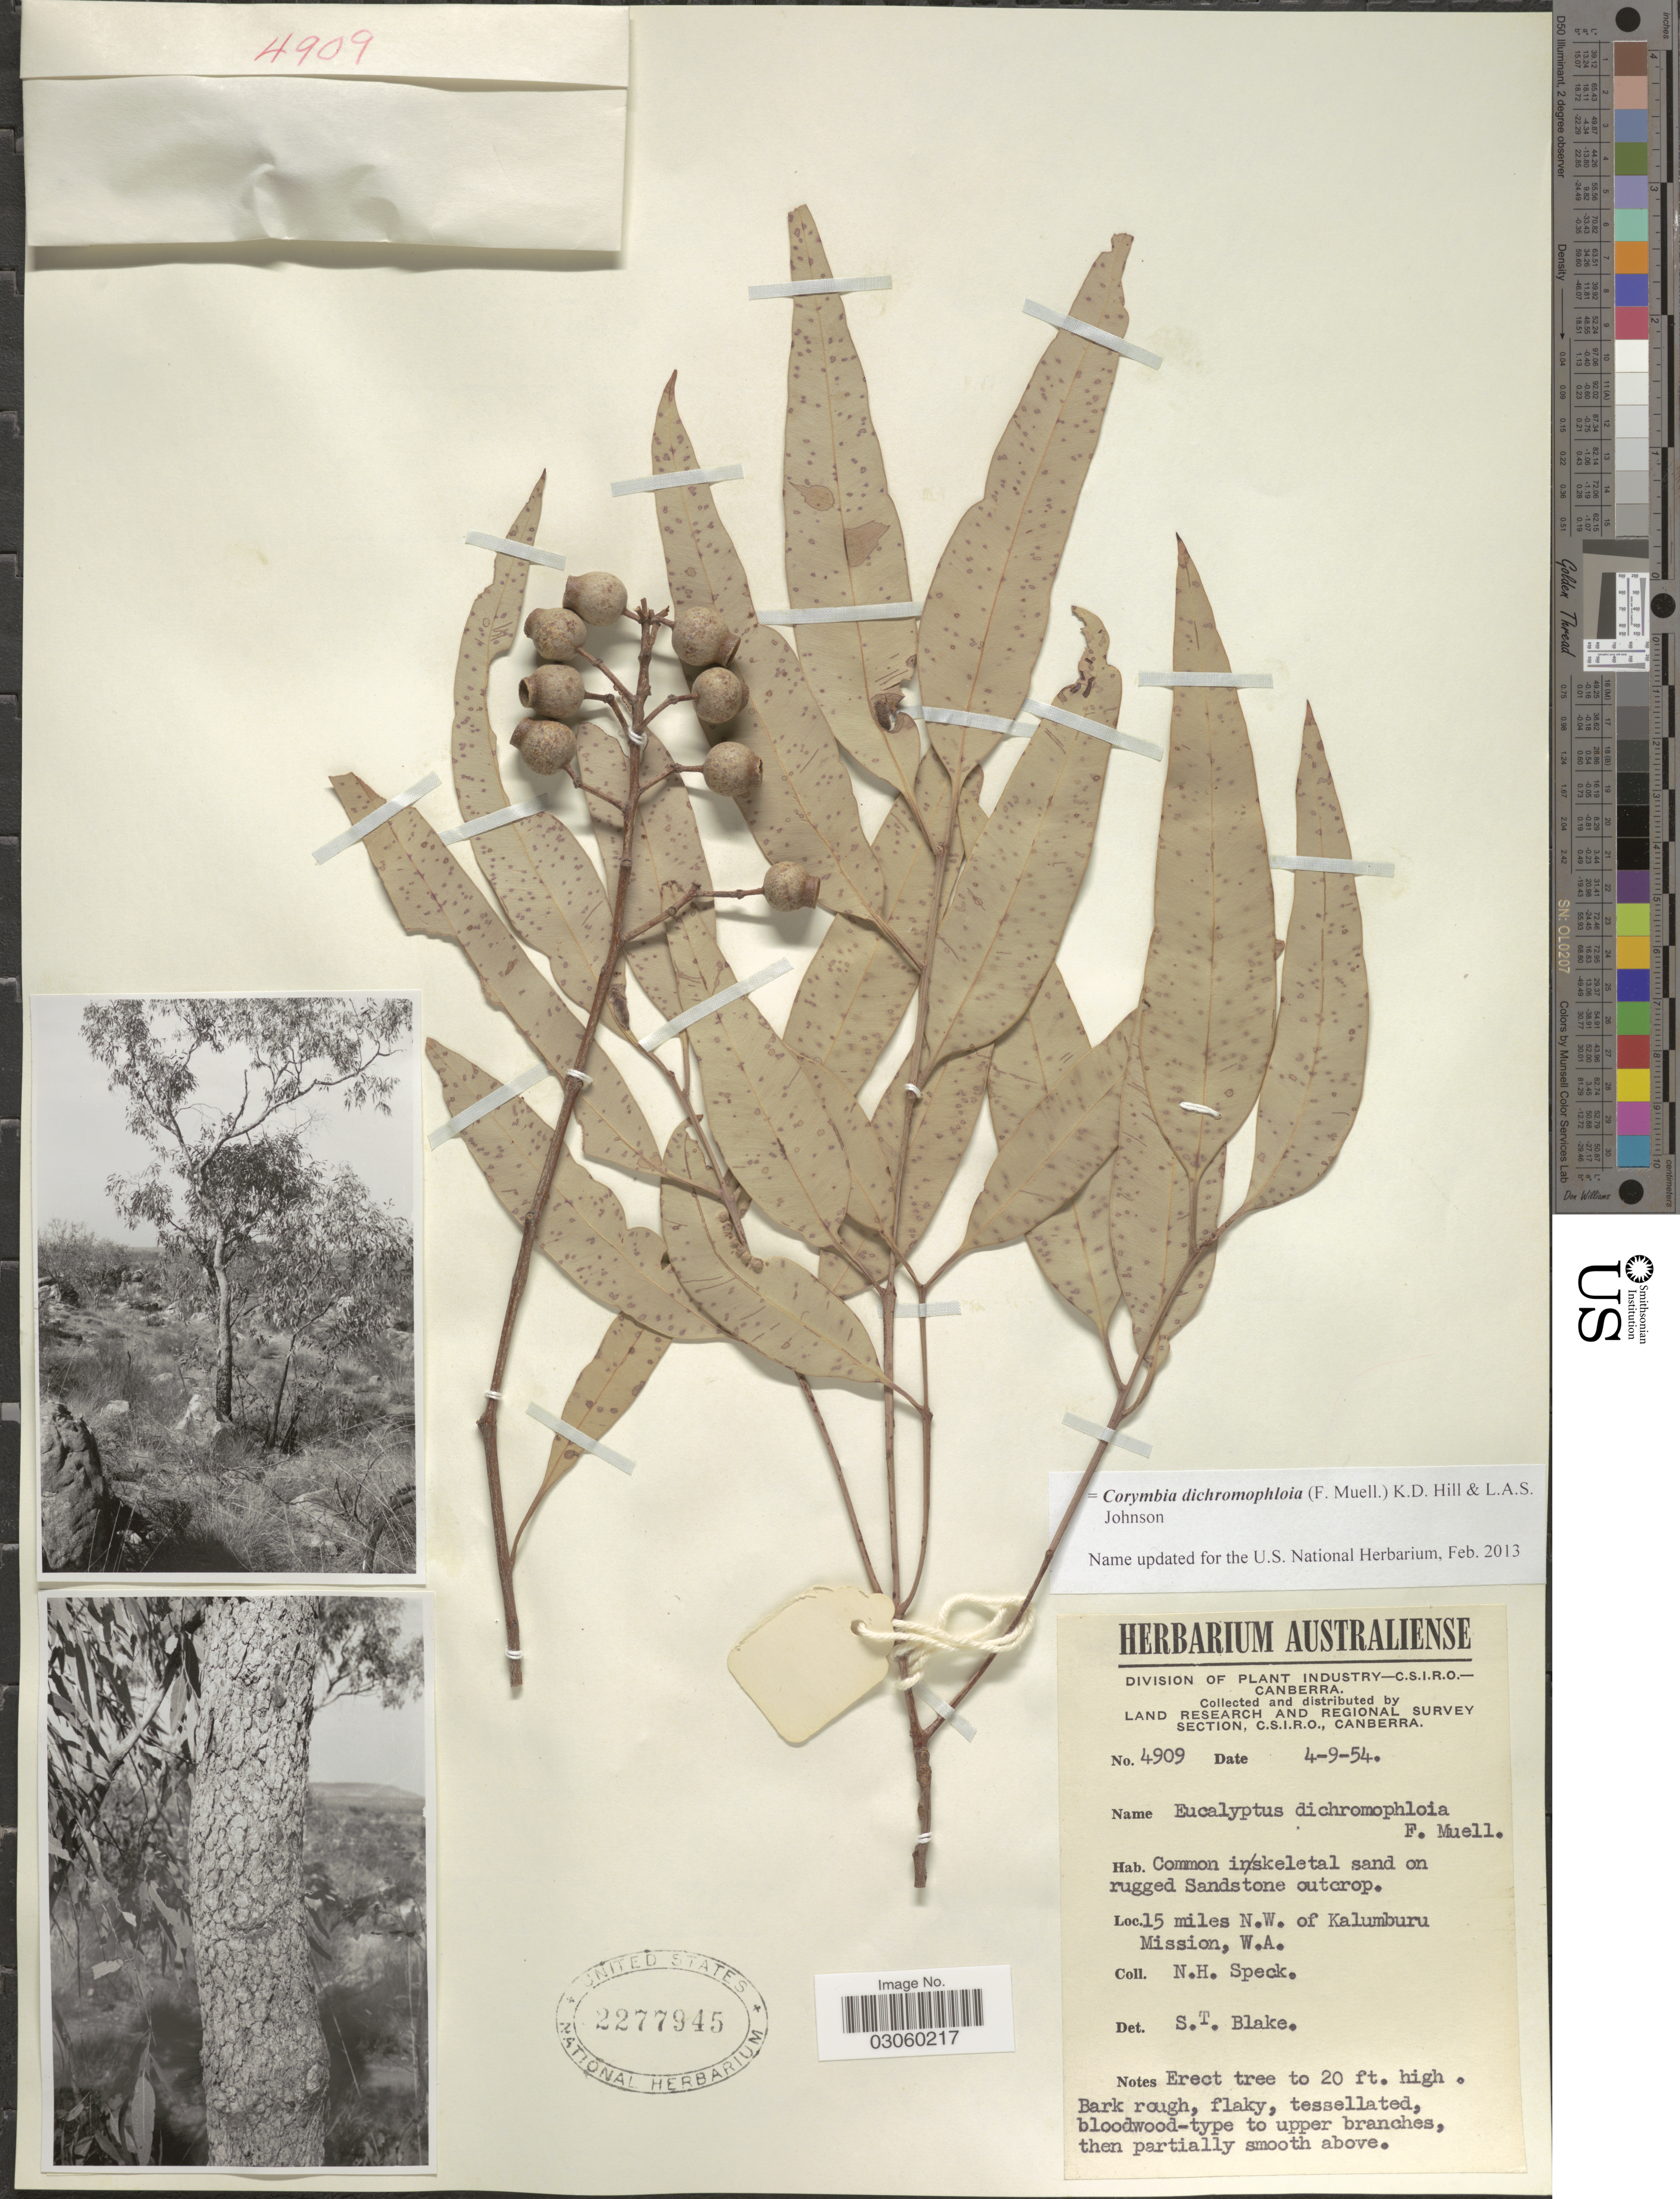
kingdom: Plantae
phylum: Tracheophyta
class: Magnoliopsida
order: Myrtales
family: Myrtaceae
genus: Corymbia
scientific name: Corymbia dichromophloia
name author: (F. Muell.) K.D. Hill & L.A.S. Johnson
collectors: N. Speck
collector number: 4909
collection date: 1954-09-04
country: Australia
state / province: Western Australia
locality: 15 miles N.W. of Kalumburu Mission, W.A.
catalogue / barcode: US 2277945